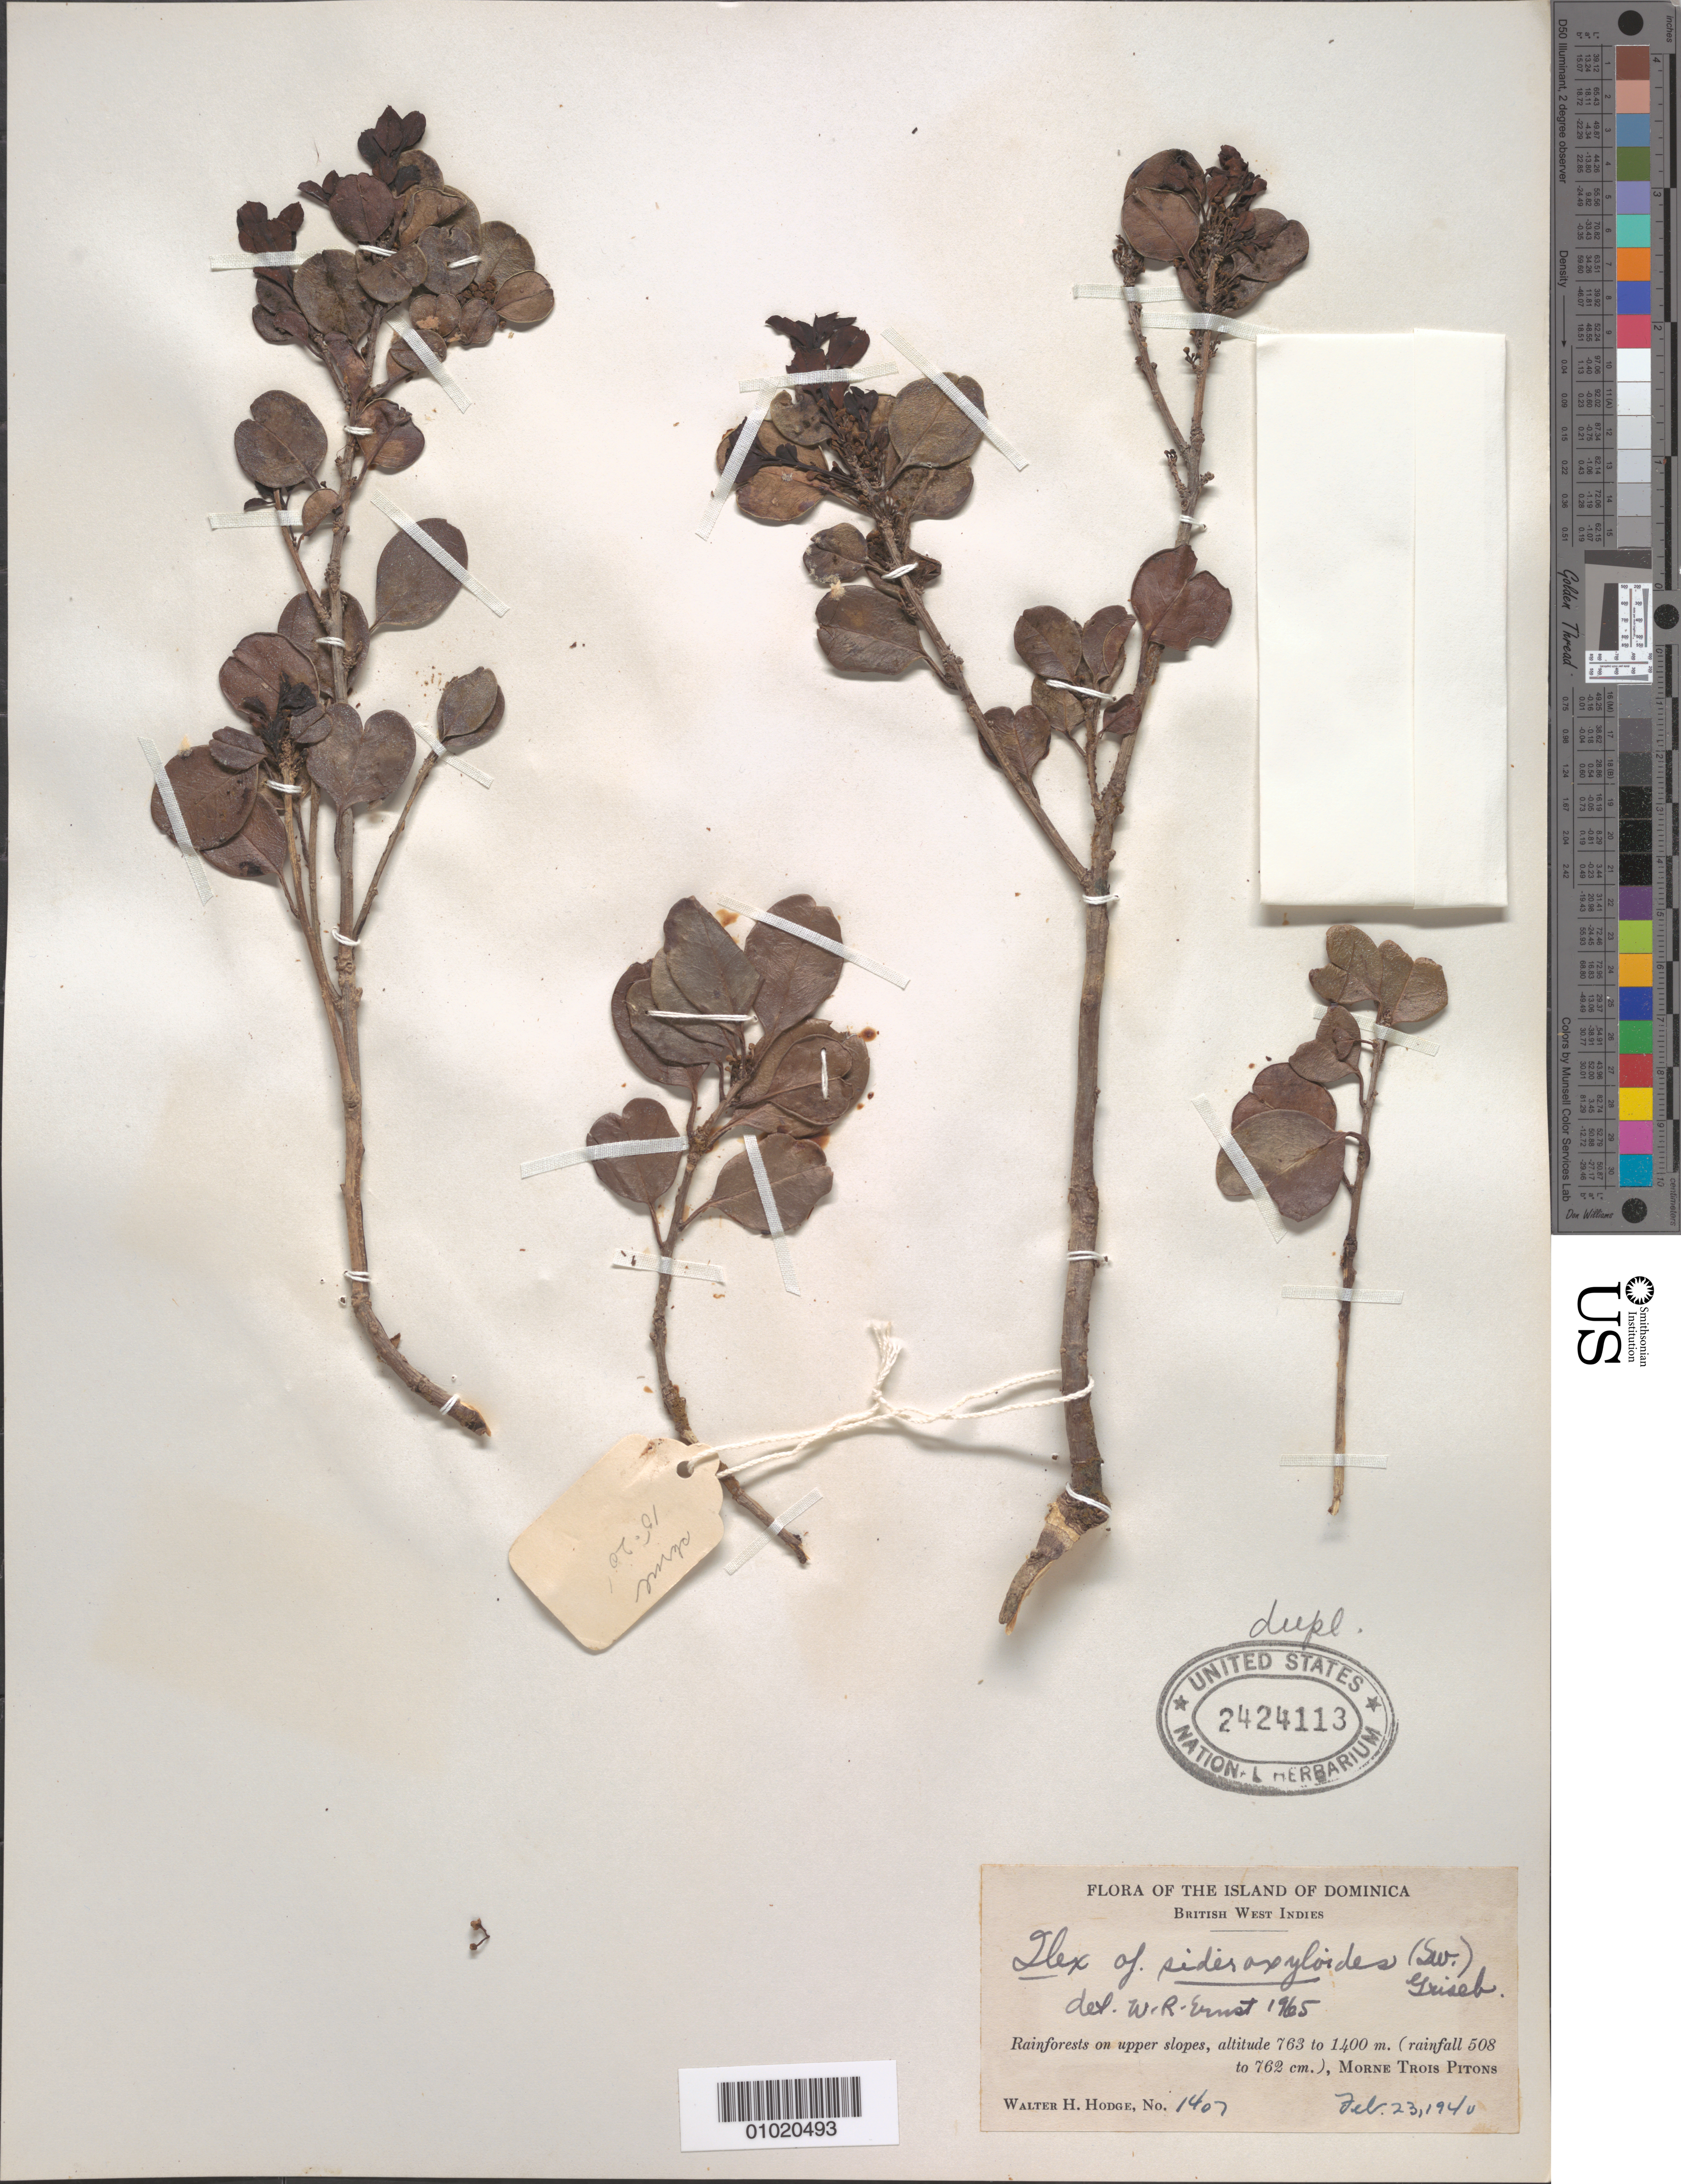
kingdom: Plantae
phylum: Tracheophyta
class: Magnoliopsida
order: Aquifoliales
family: Aquifoliaceae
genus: Ilex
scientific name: Ilex sideroxyloides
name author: (Sw.) Griseb.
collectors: W. Hodge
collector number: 1407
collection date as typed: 23 Feb 1940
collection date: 1940-02-23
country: Dominica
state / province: St. George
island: Dominica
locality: Rainforest on upper slopes, Morne Trois Pitons.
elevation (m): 763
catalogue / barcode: US 2424113